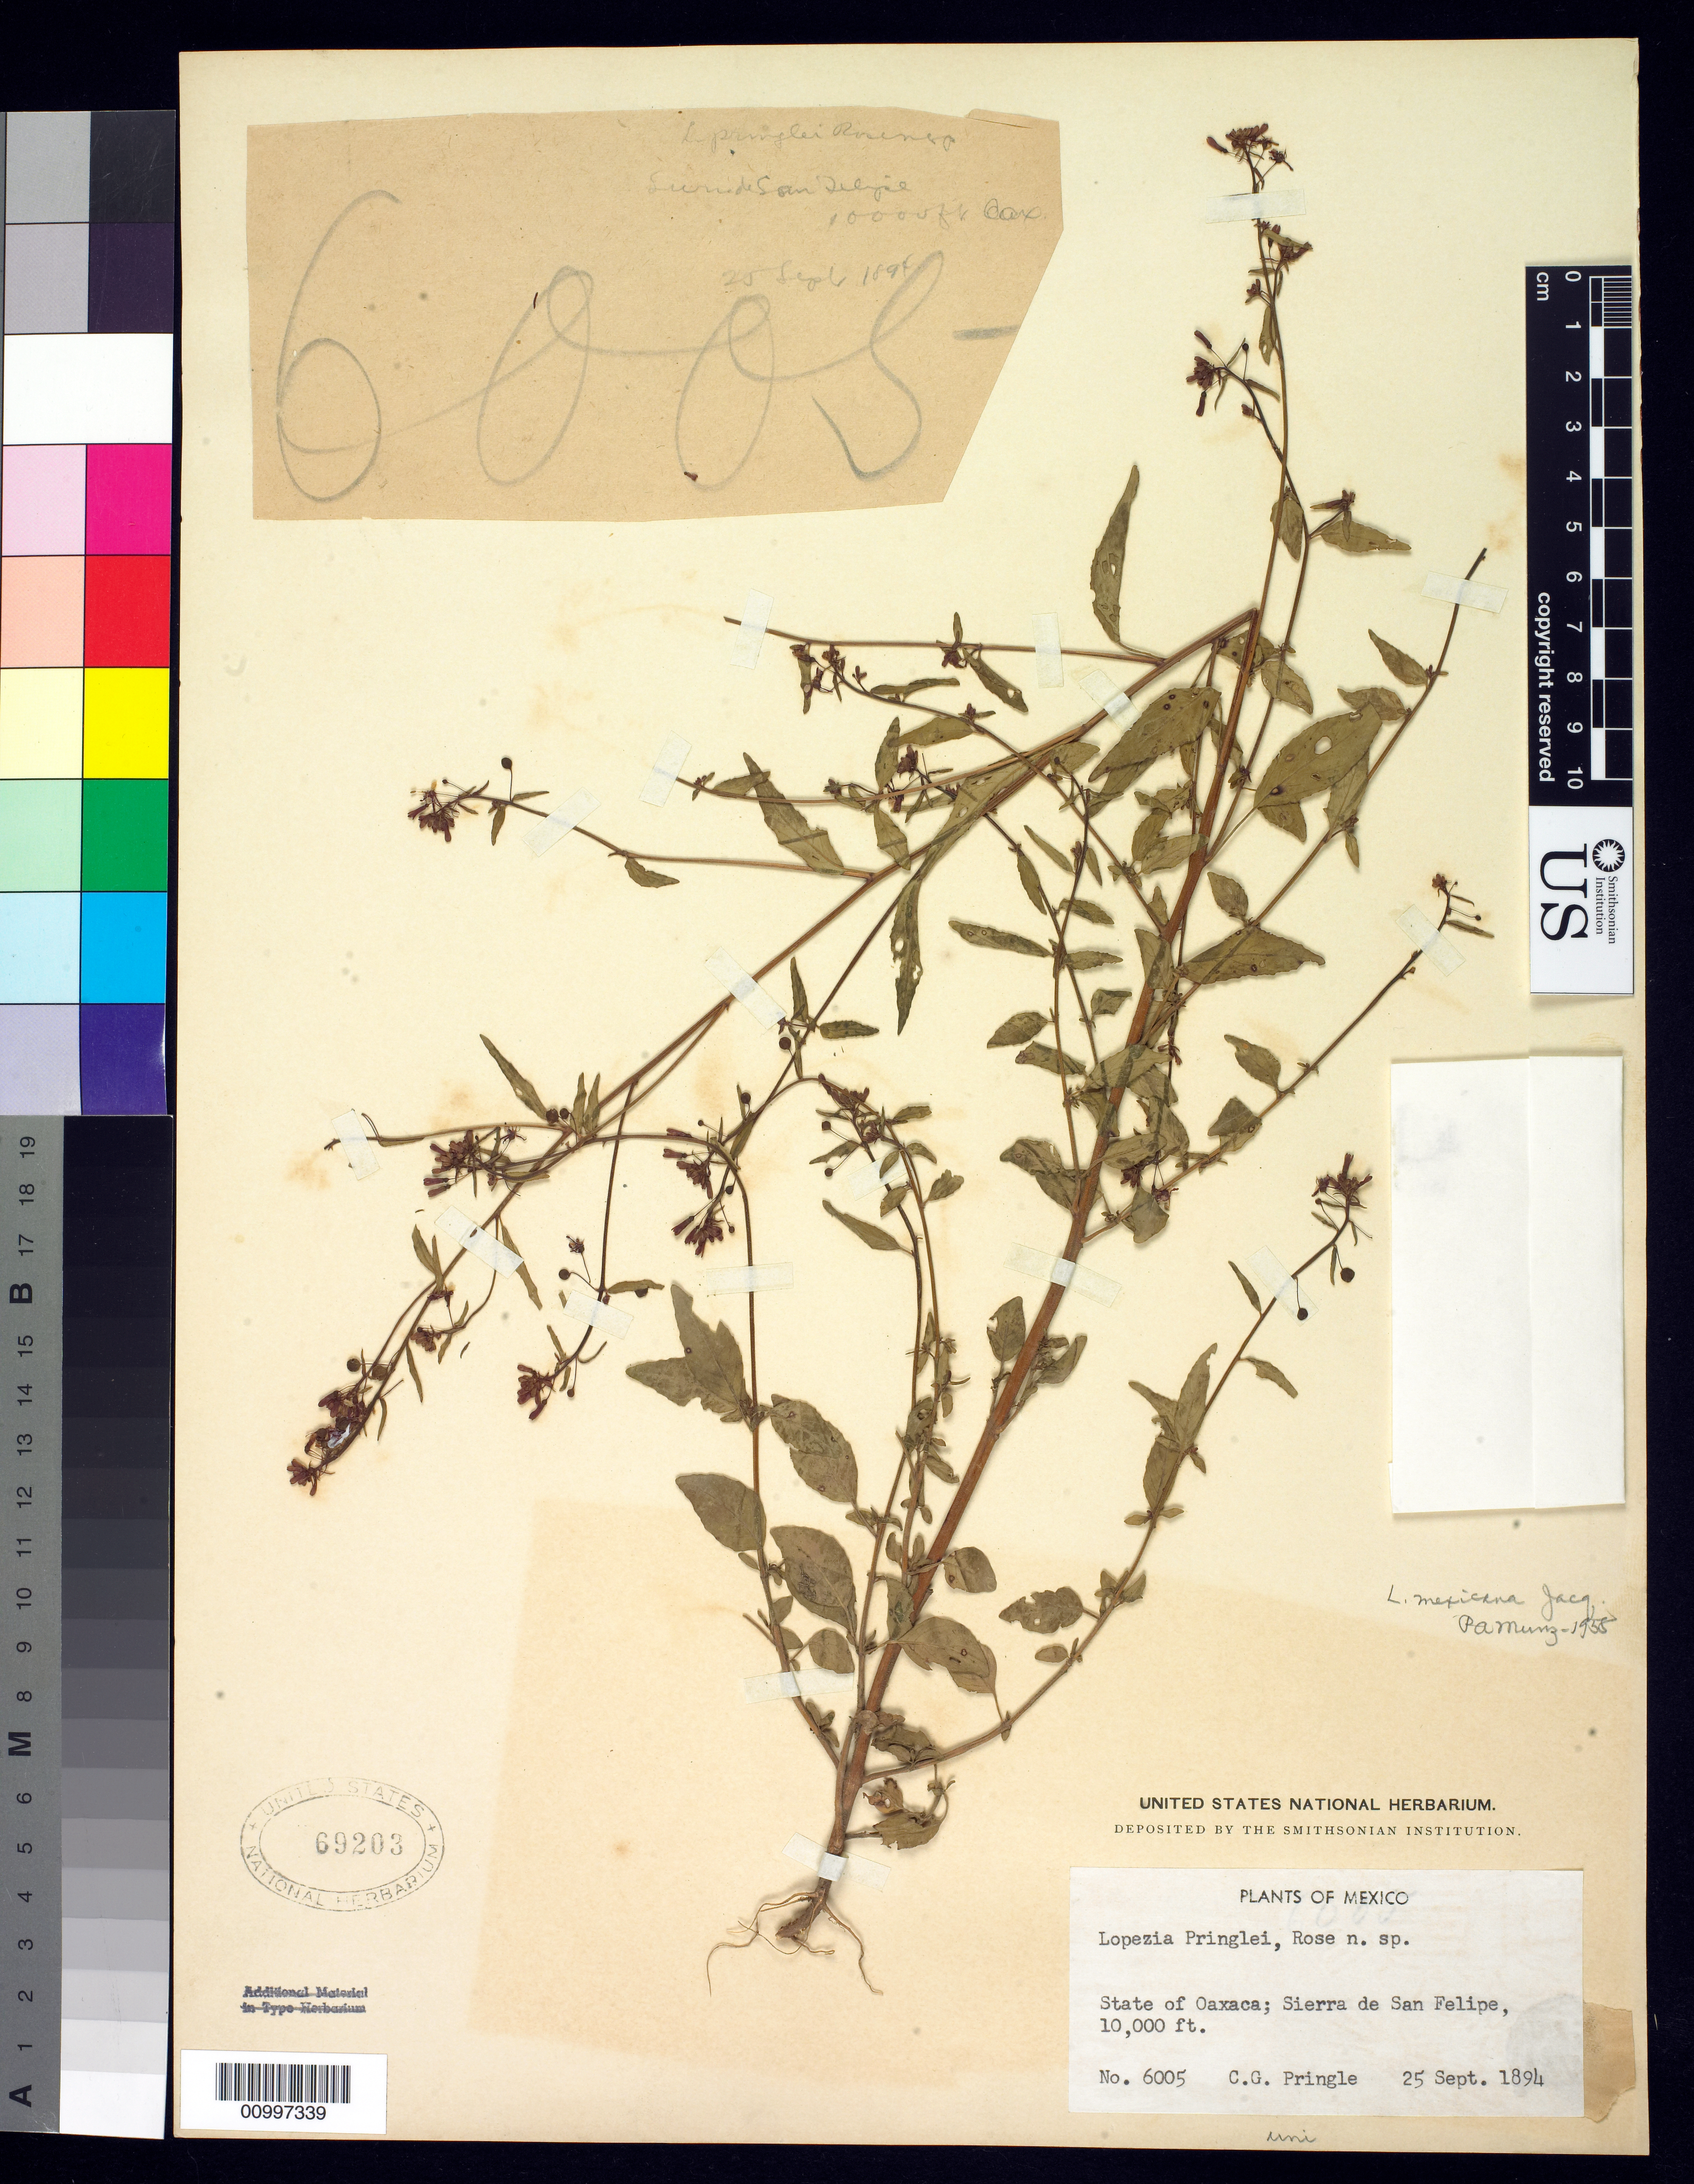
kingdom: Plantae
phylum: Tracheophyta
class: Magnoliopsida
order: Myrtales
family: Onagraceae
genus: Lopezia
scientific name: Lopezia pringlei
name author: Rose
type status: Isotype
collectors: C. G. Pringle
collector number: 6005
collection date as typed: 25 Sep 1894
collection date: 1894-09-25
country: Mexico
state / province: Oaxaca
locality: Sierra de San Felipe.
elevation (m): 3048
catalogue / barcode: US 69203